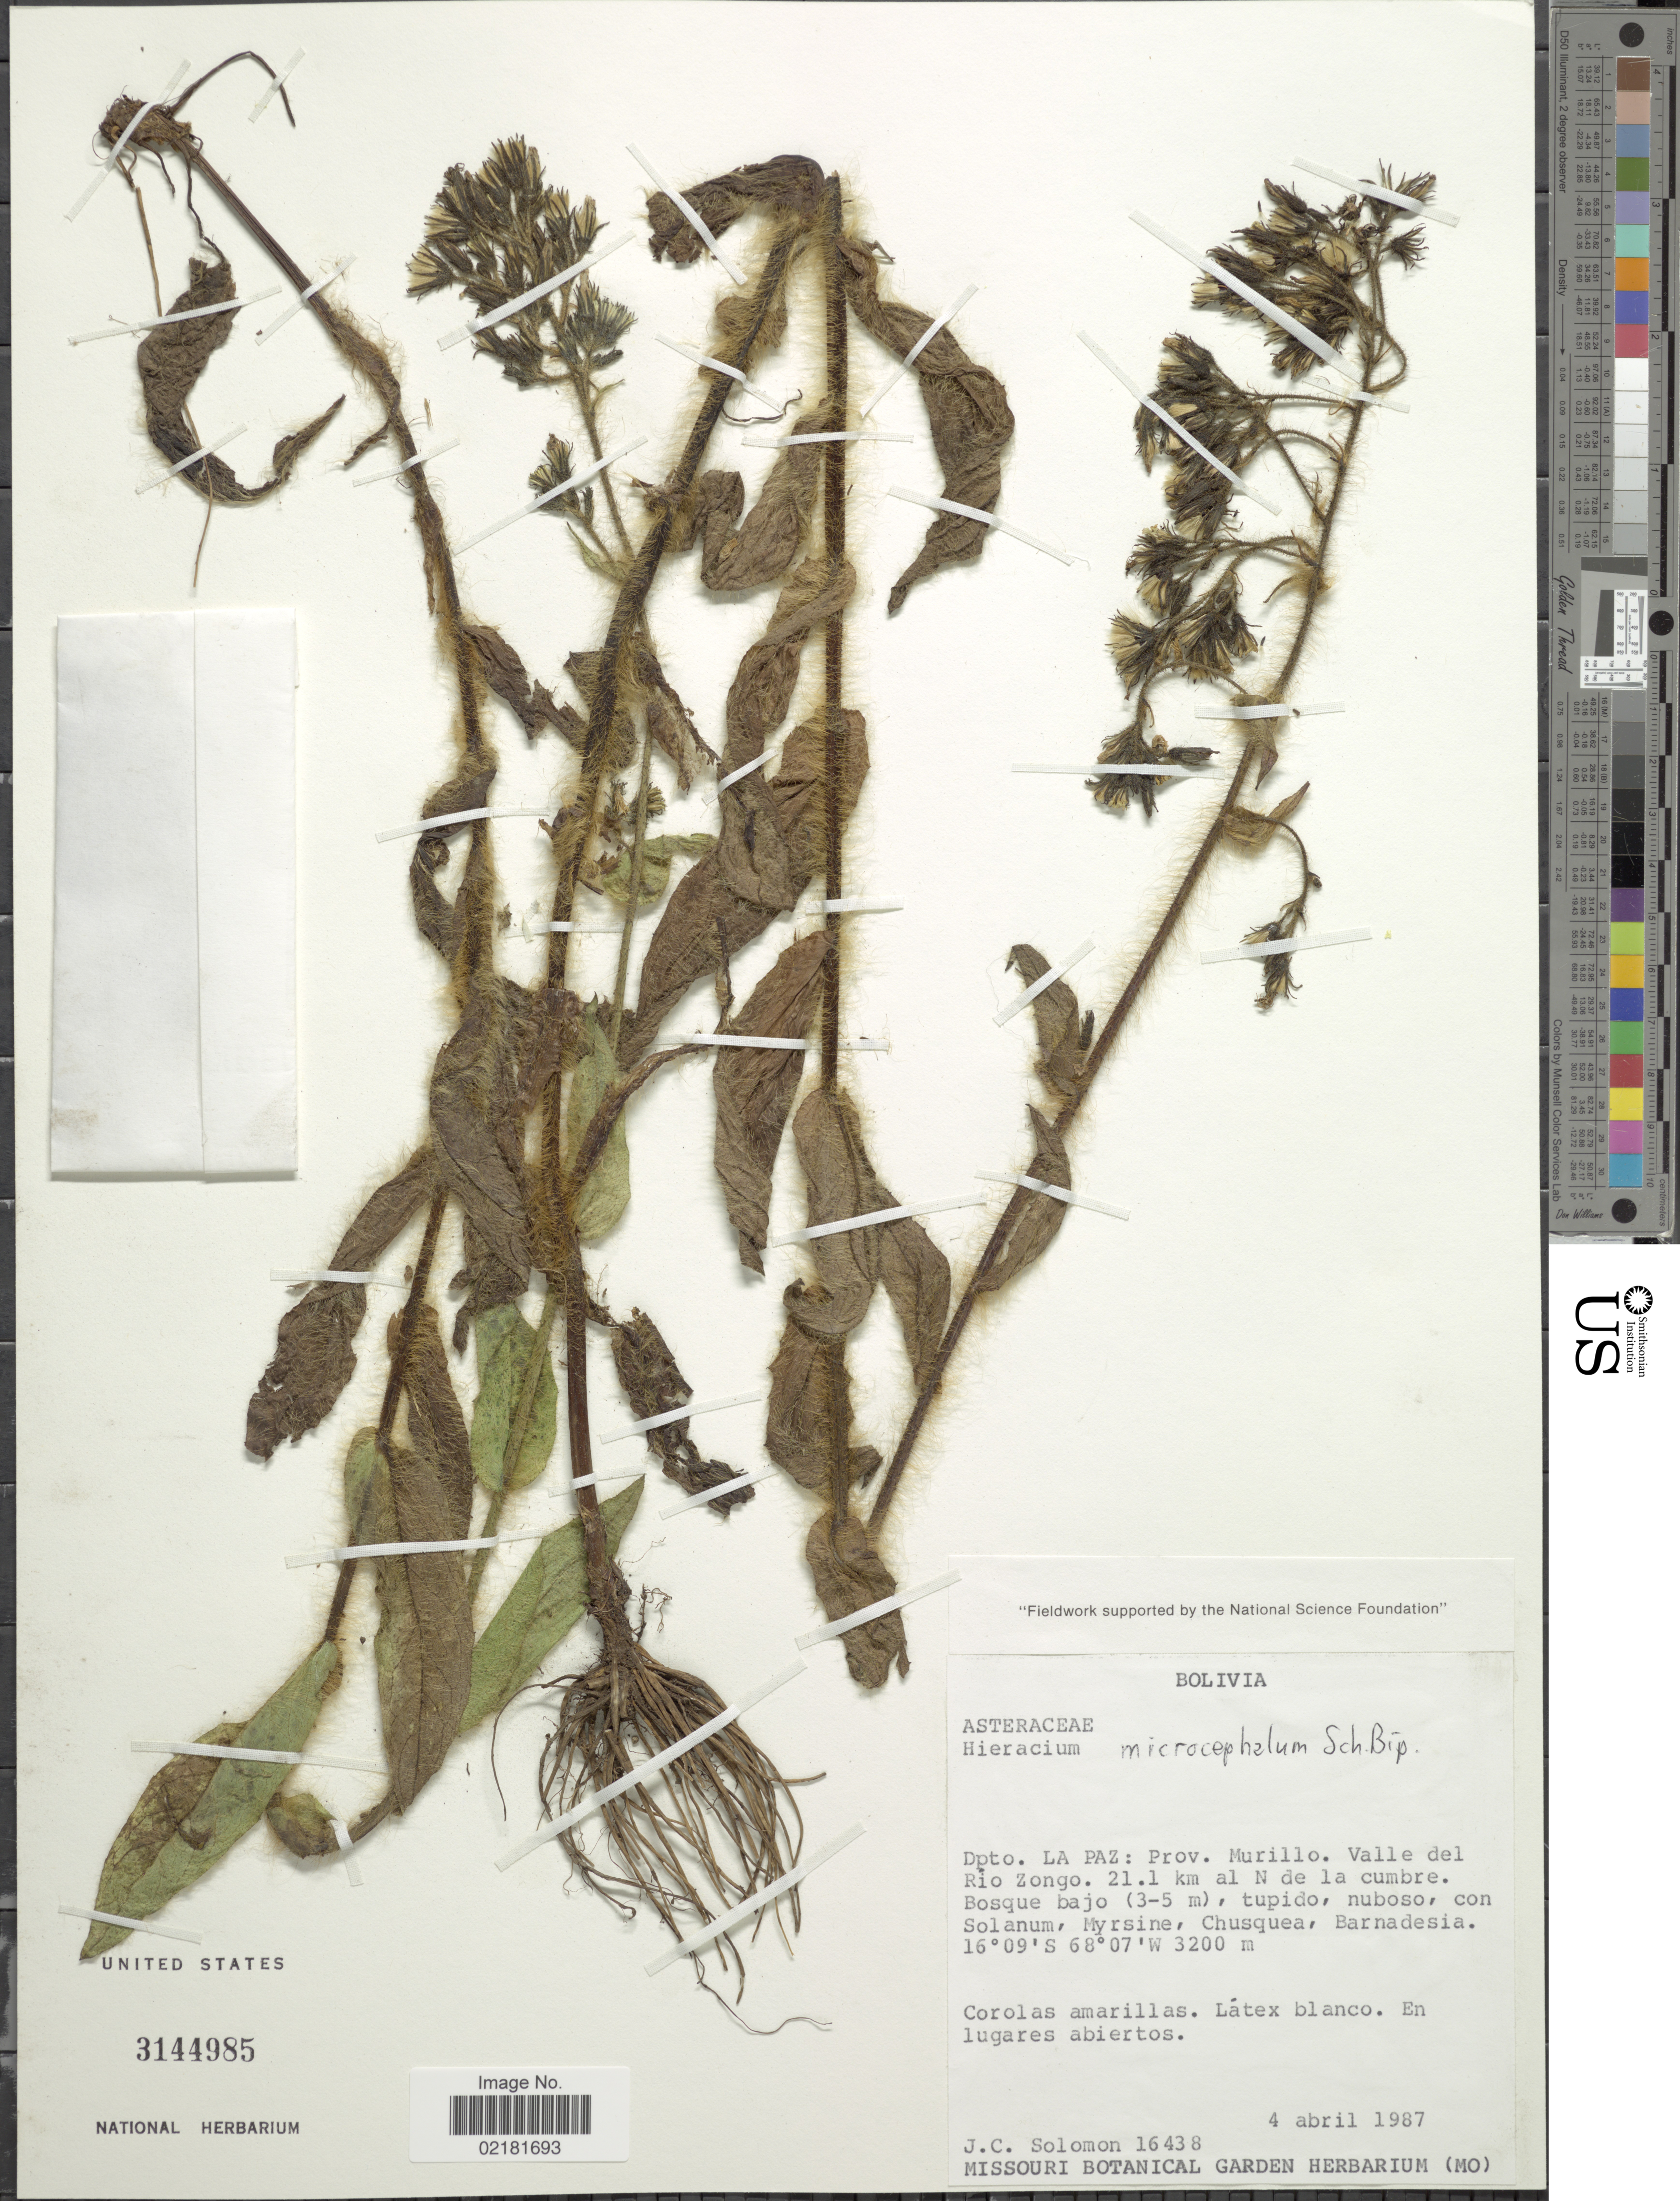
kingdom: Plantae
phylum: Tracheophyta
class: Magnoliopsida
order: Asterales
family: Asteraceae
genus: Hieracium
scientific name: Hieracium leptocephalum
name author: Benth.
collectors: J. C. Solomon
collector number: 16438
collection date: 1987-04-04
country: Bolivia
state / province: La Paz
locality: Prov. Murillo, Valle del Rio Zongo, 21.1 km al N de la cumbre, bosque bajo.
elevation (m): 3200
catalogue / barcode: US 3144985